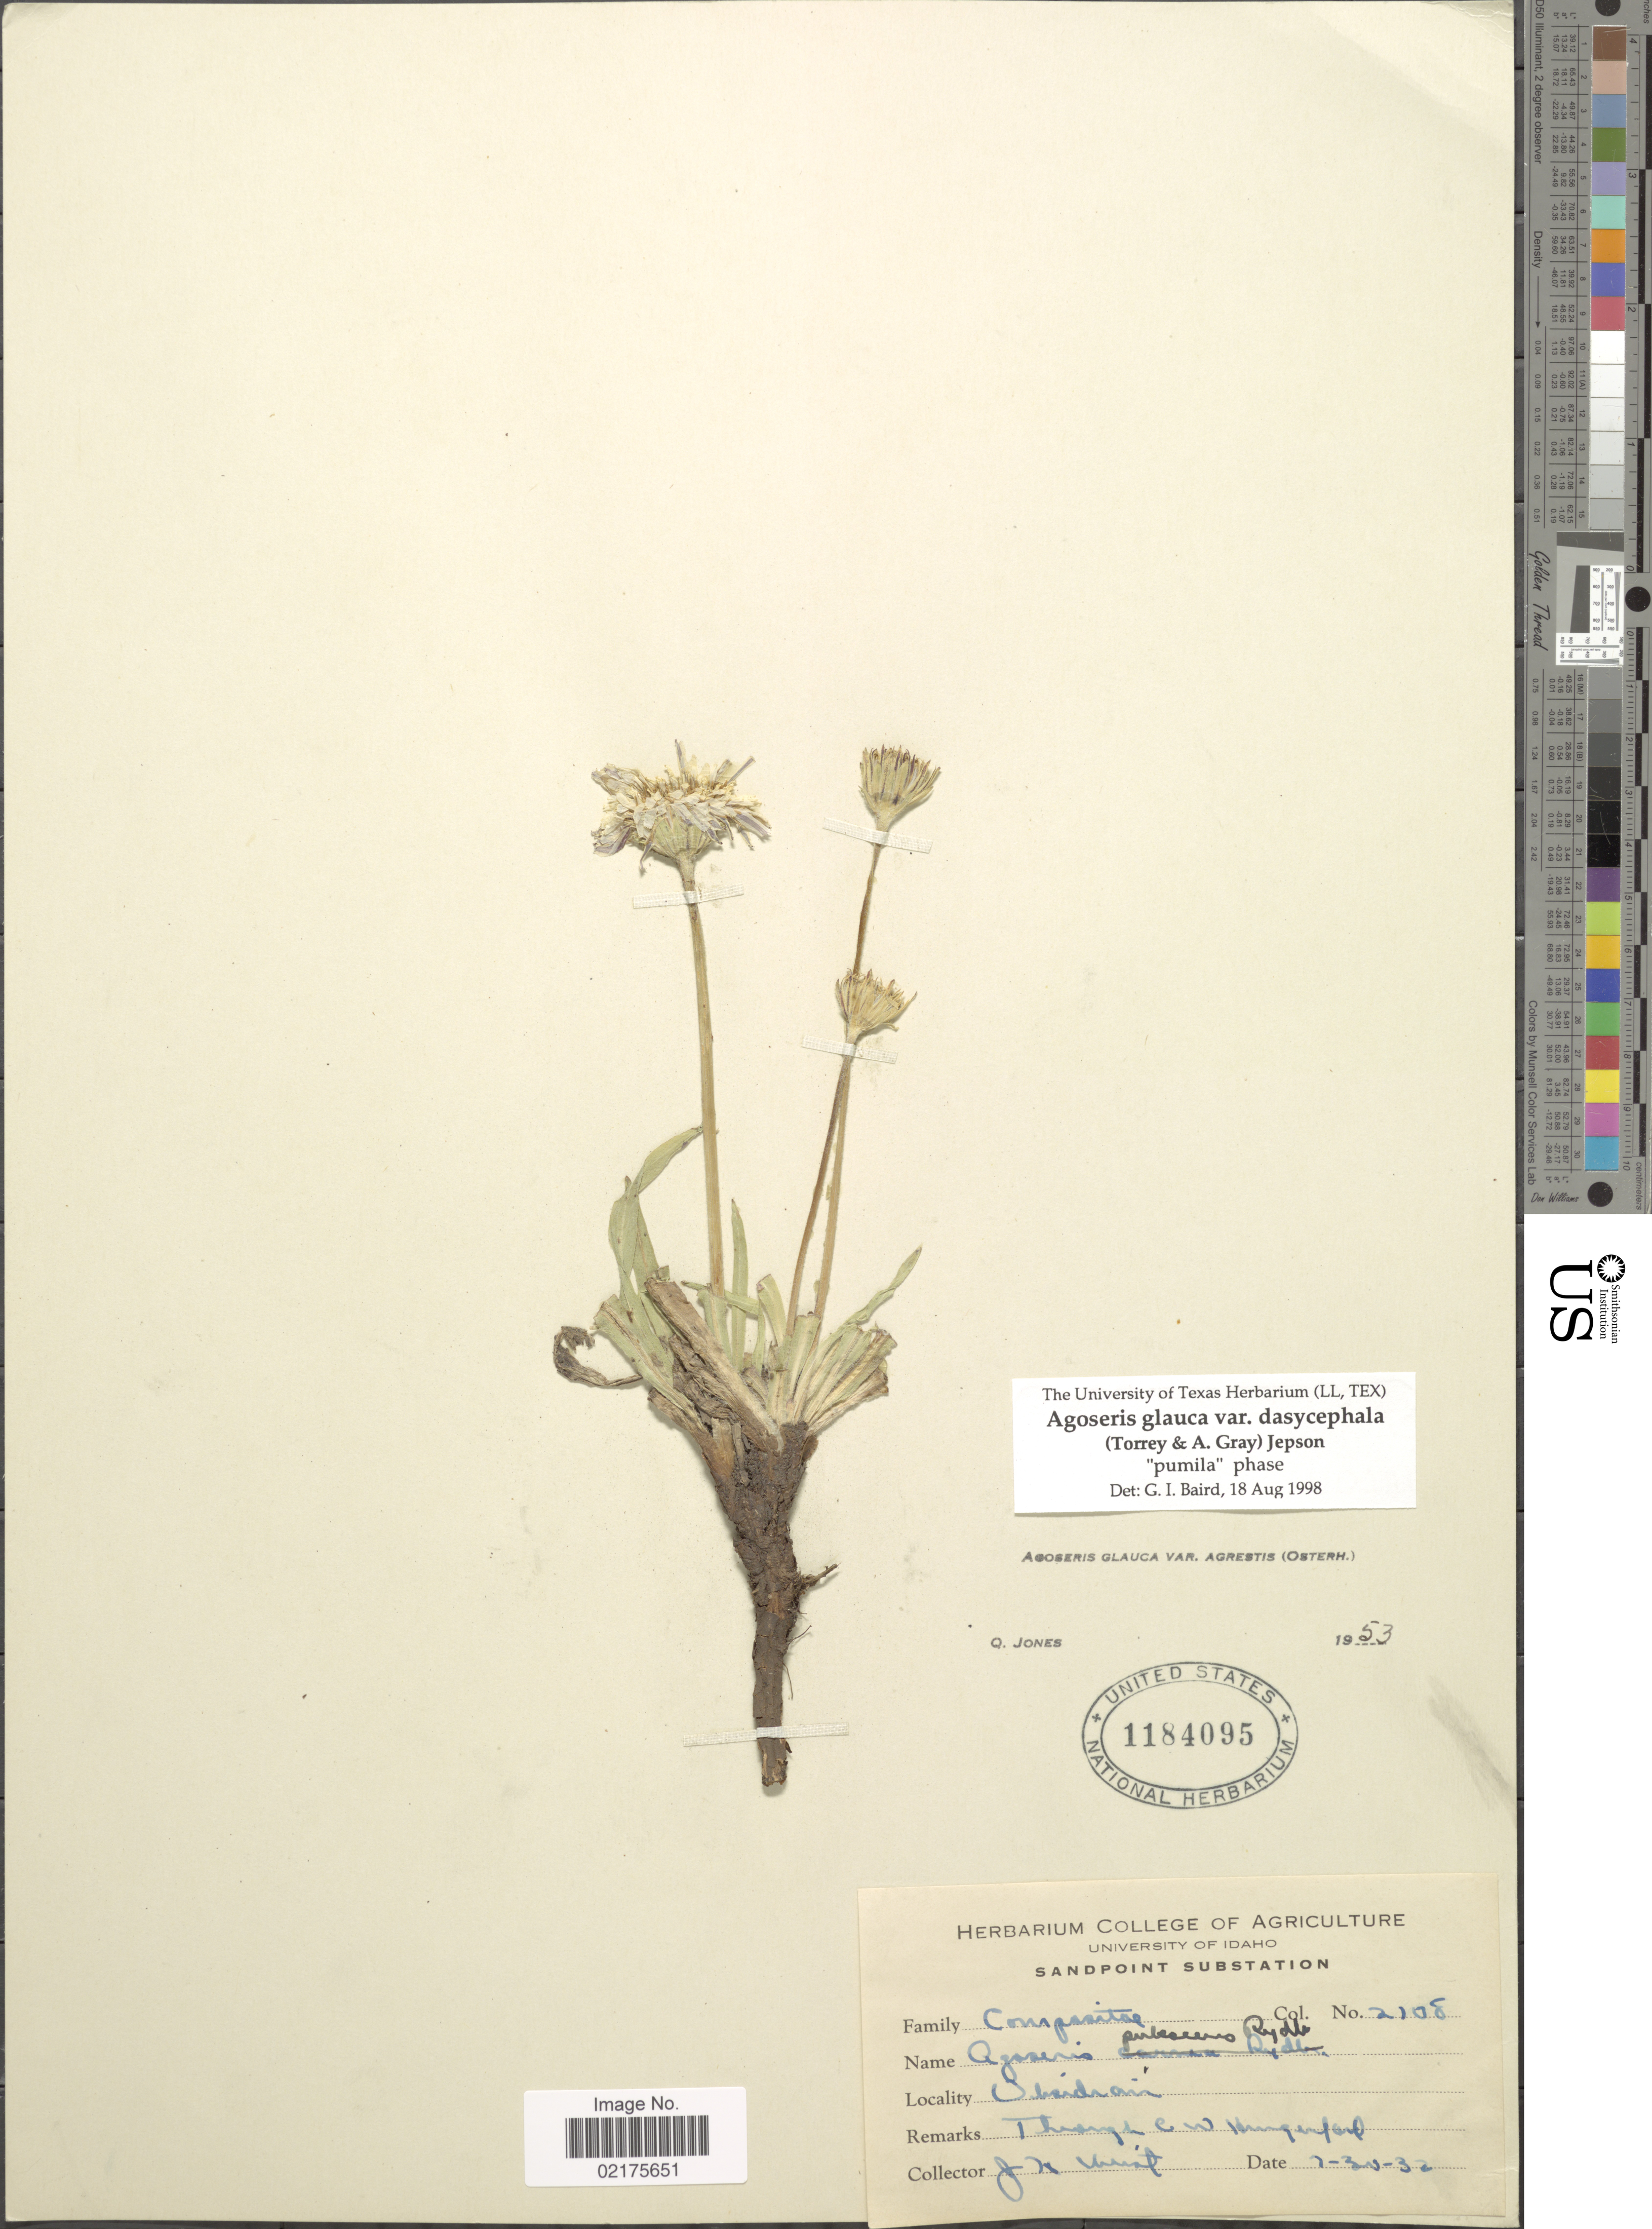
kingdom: Plantae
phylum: Tracheophyta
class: Magnoliopsida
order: Asterales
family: Asteraceae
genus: Agoseris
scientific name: Agoseris glauca var. dasycephala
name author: (Torr. & A. Gray) Jeps.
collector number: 2108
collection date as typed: Transcribed d/m/y: 30/7/31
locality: Obinrair [interpreted]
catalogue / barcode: US 1184095